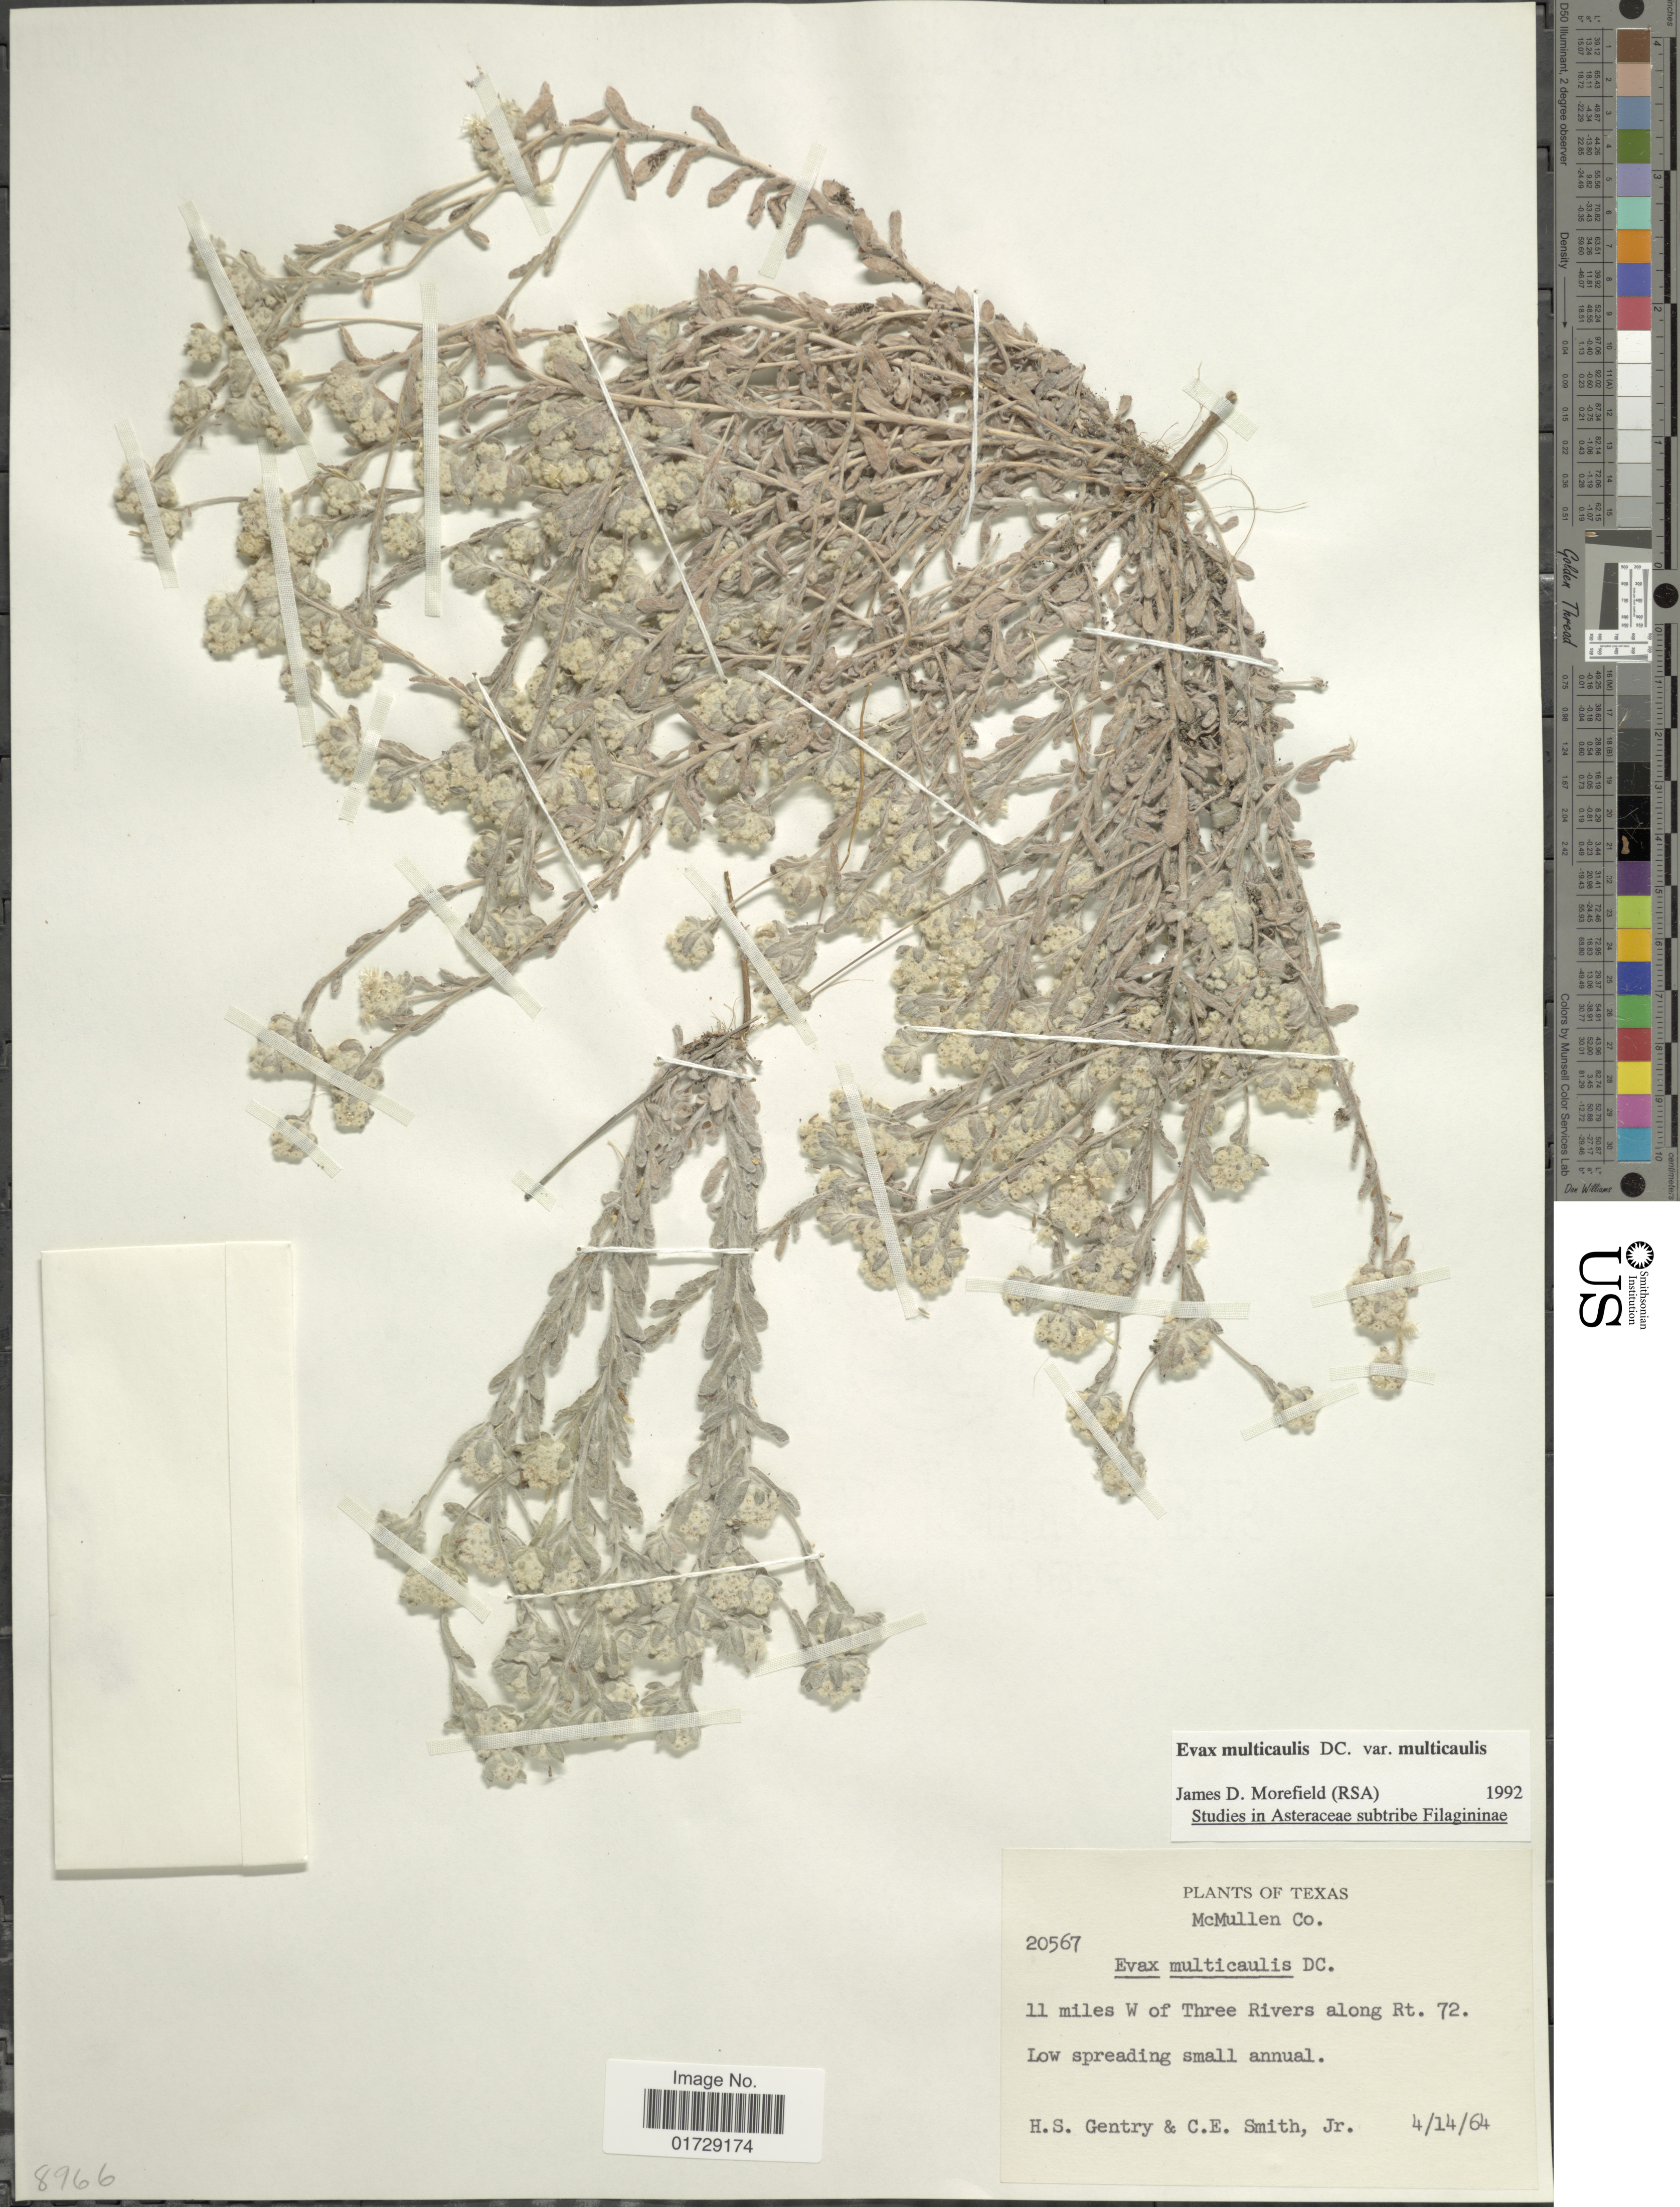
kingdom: Plantae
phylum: Tracheophyta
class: Magnoliopsida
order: Asterales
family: Asteraceae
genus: Evax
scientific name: Evax multicaulis var. multicaulis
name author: DC.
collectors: H. S. Gentry & C. E. Smith Jr.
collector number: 20567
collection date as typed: Transcribed d/m/y: 14/4/64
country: United States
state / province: Texas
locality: McMullen Co. , 11 miles W of Three Rivers along Rt. 72